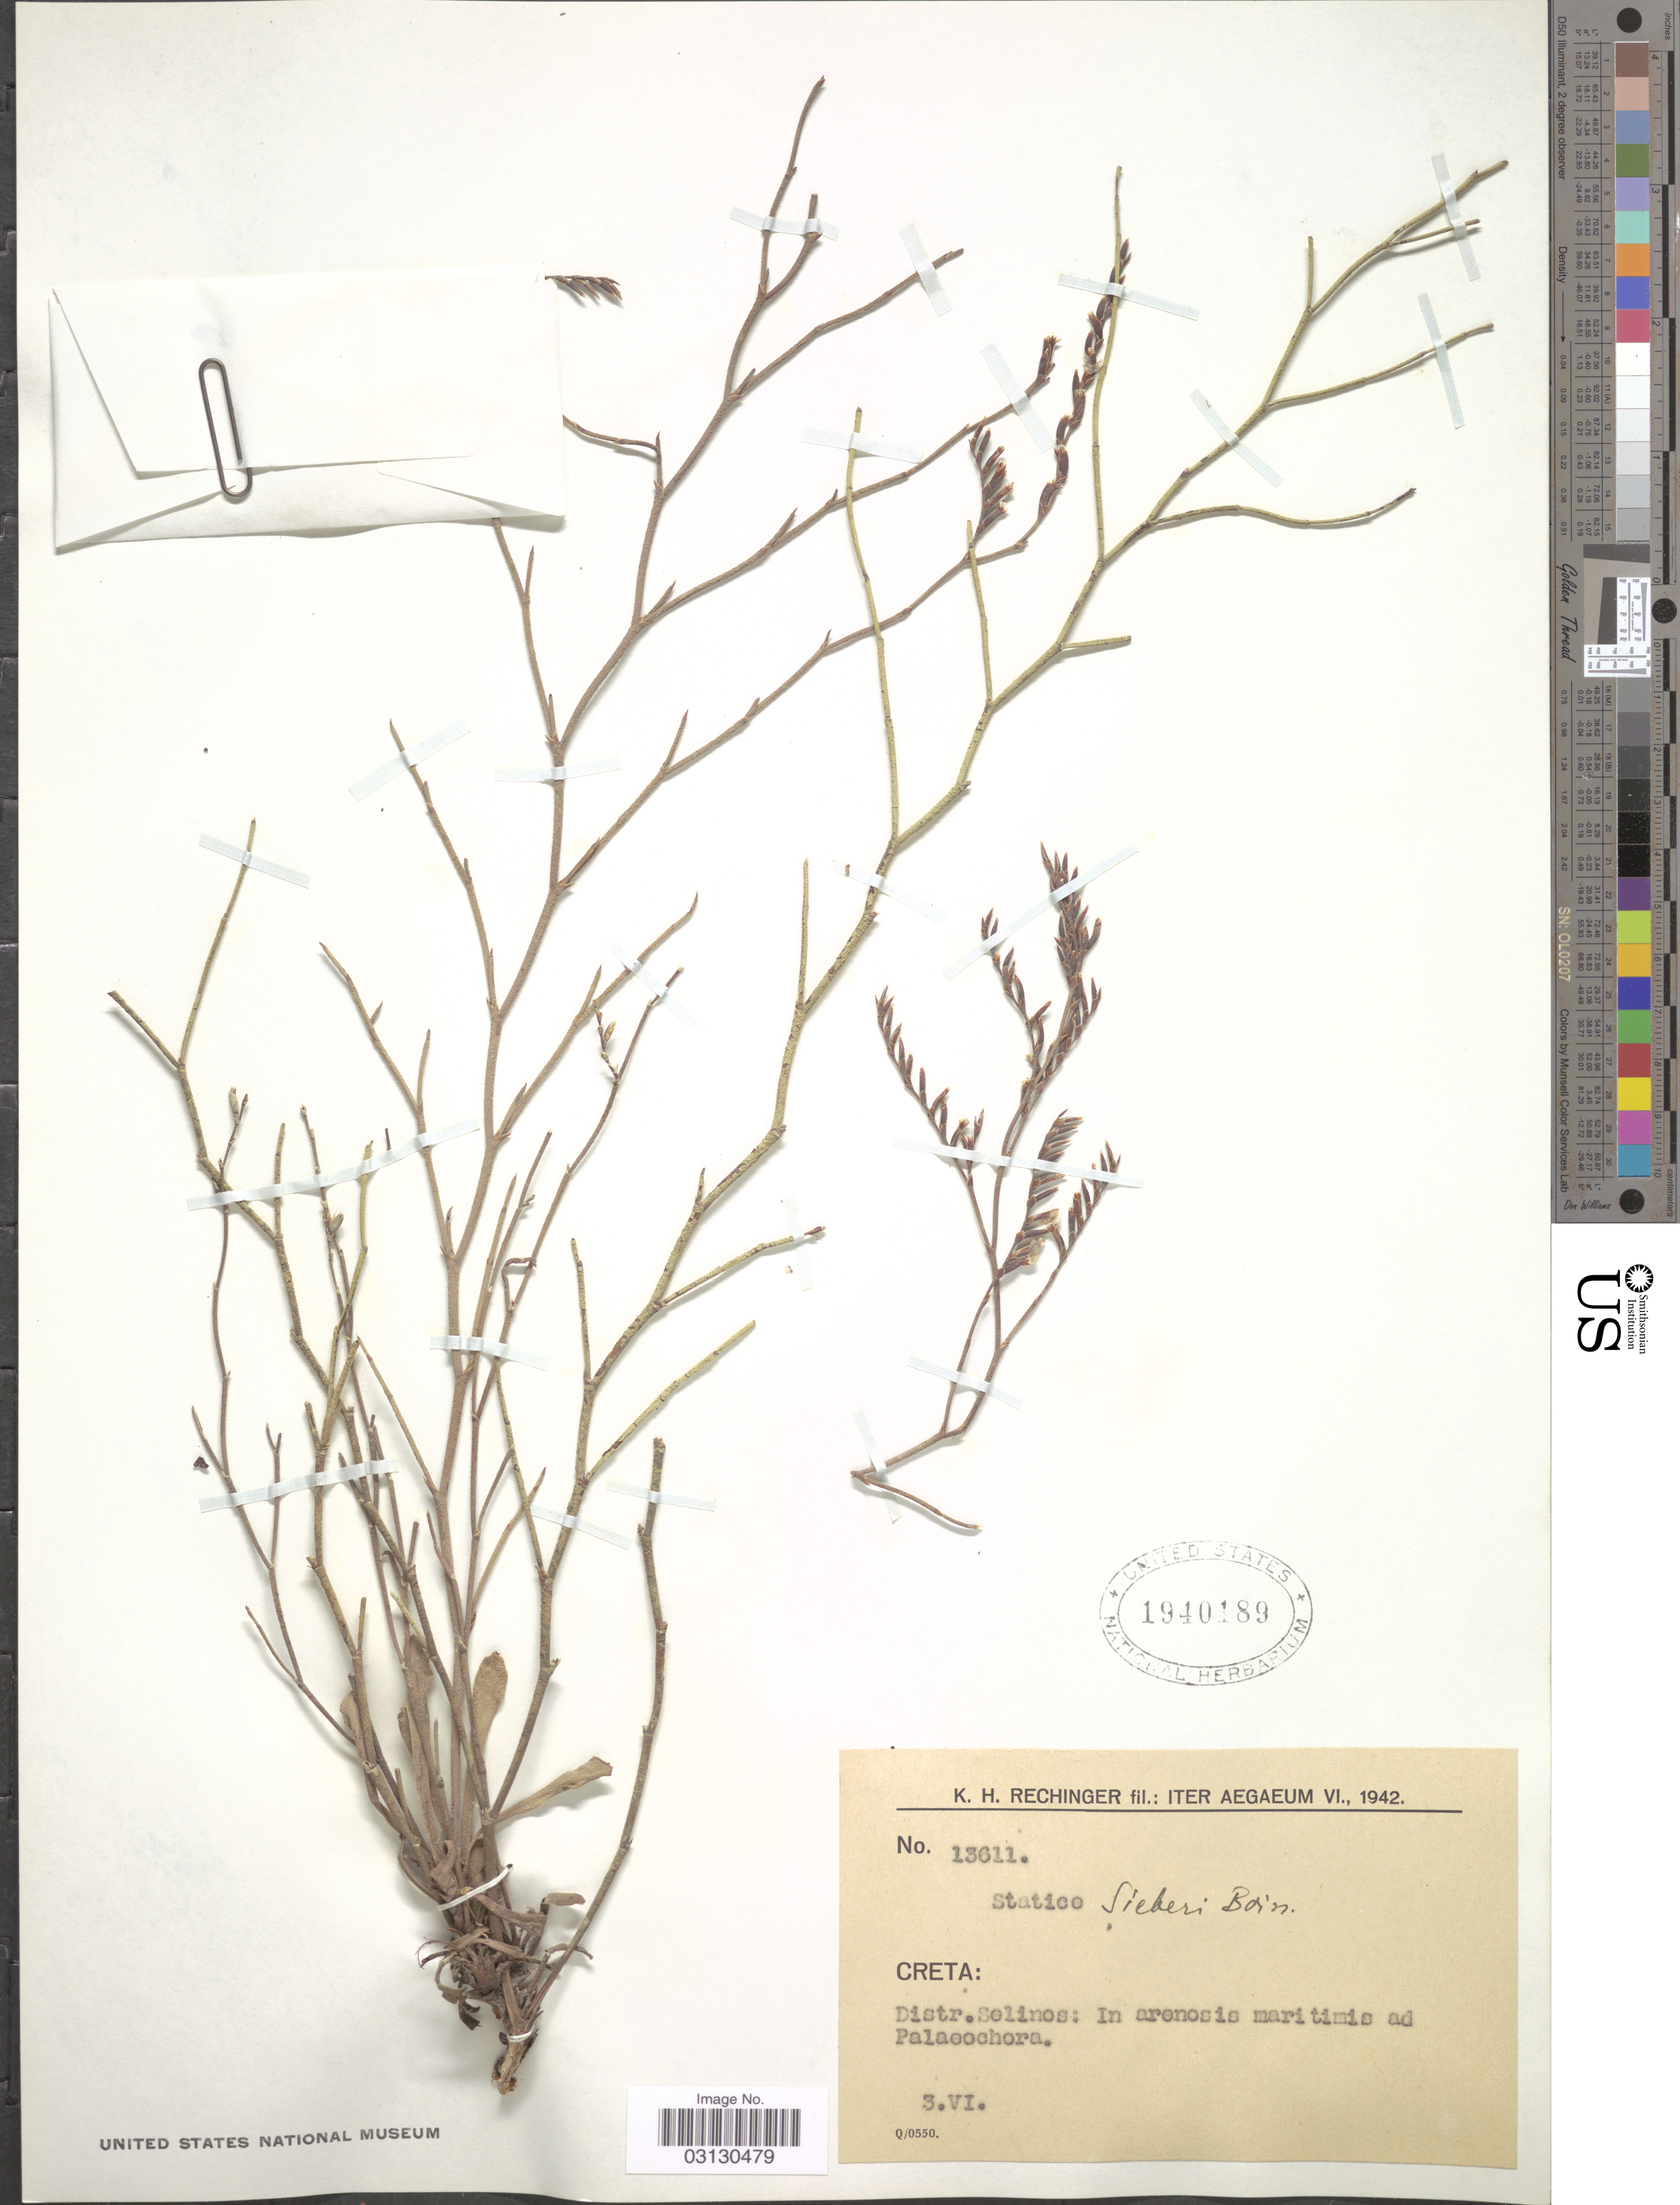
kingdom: Plantae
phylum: Tracheophyta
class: Magnoliopsida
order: Caryophyllales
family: Plumbaginaceae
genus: Limonium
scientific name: Limonium sieberi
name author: (Boiss.) Kuntze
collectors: K. H. Rechinger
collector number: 13611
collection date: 1942-06-03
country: Greece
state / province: Crete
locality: Creta: Distr. Selinos: In arenosis maritimis ad Palaoochora.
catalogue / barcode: US 1940189